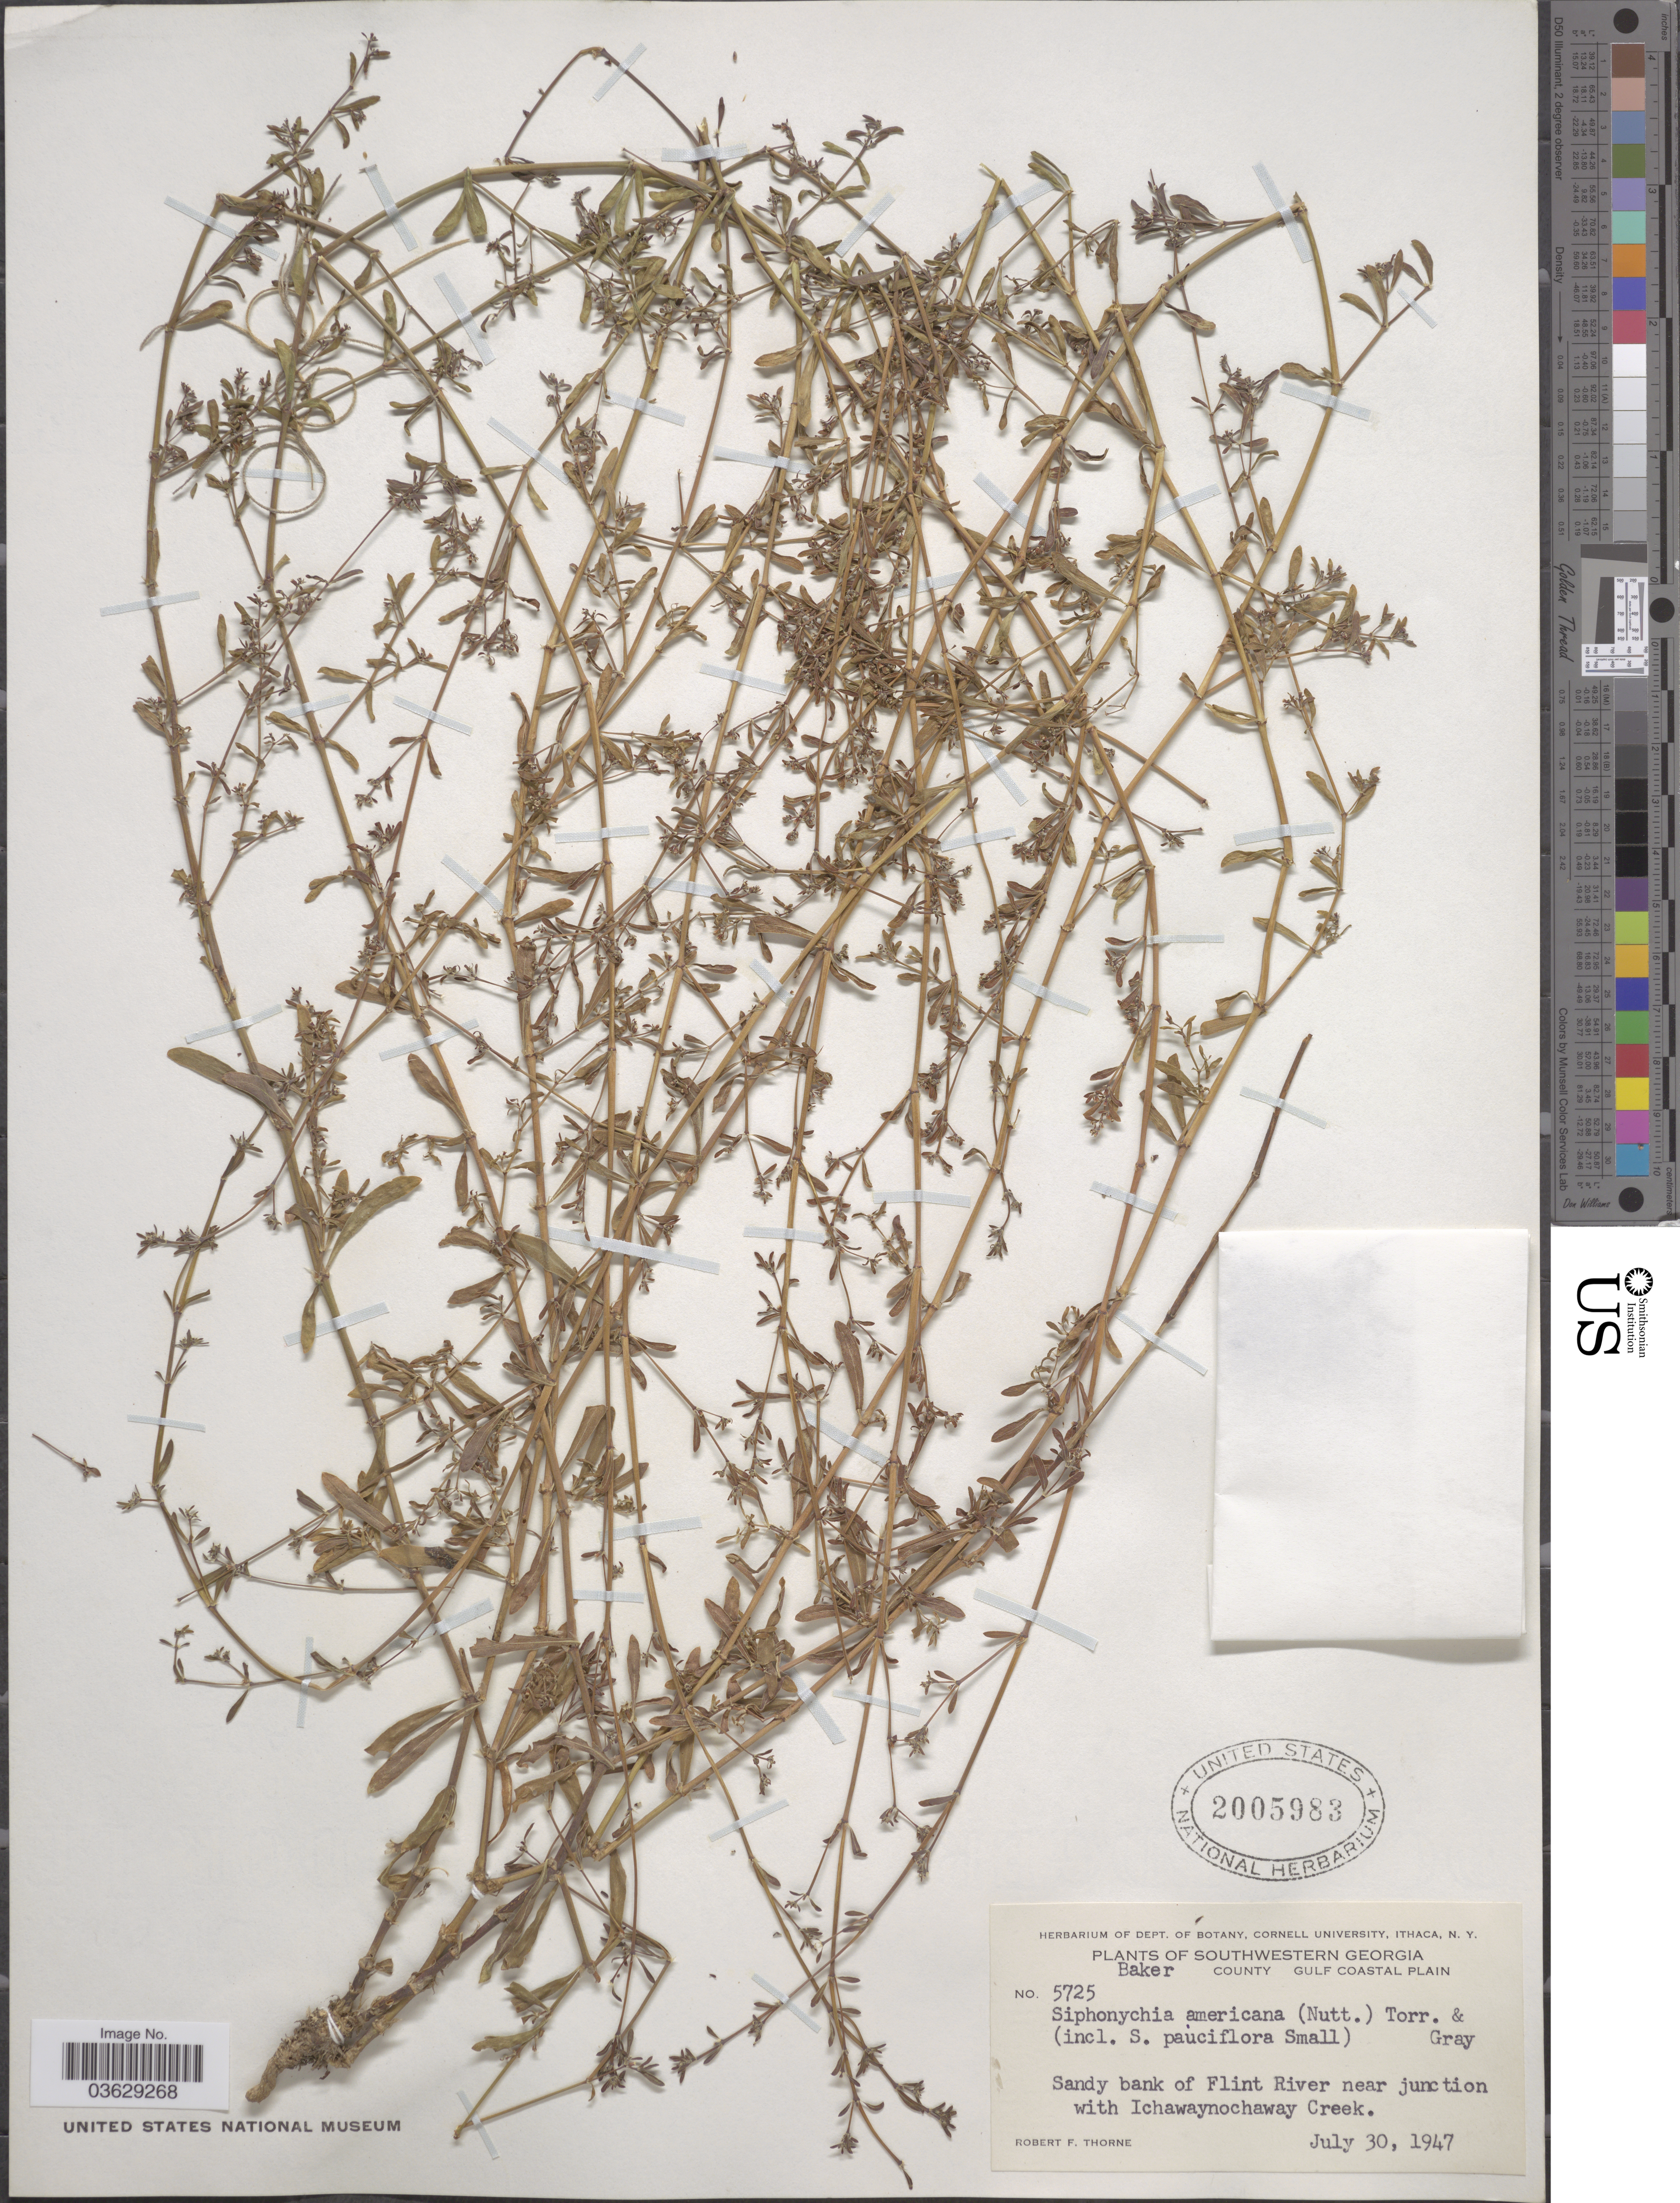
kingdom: Plantae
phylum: Tracheophyta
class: Magnoliopsida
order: Caryophyllales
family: Caryophyllaceae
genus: Paronychia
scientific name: Paronychia americana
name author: (Nutt.) Fenzl ex Walp.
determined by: Strong, Mark T., (BOT), Smithsonian Institution - National Museum of Natural History (UNITED STATES)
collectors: R. F. Thorne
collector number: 5725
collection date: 1947-07-30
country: United States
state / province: Georgia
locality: Southwestern Georgia. Baker County Gulf Coastal Plain. Sandy bank of Flint River near junction with Ichawaynochaway Creek.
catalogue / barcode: US 2005983